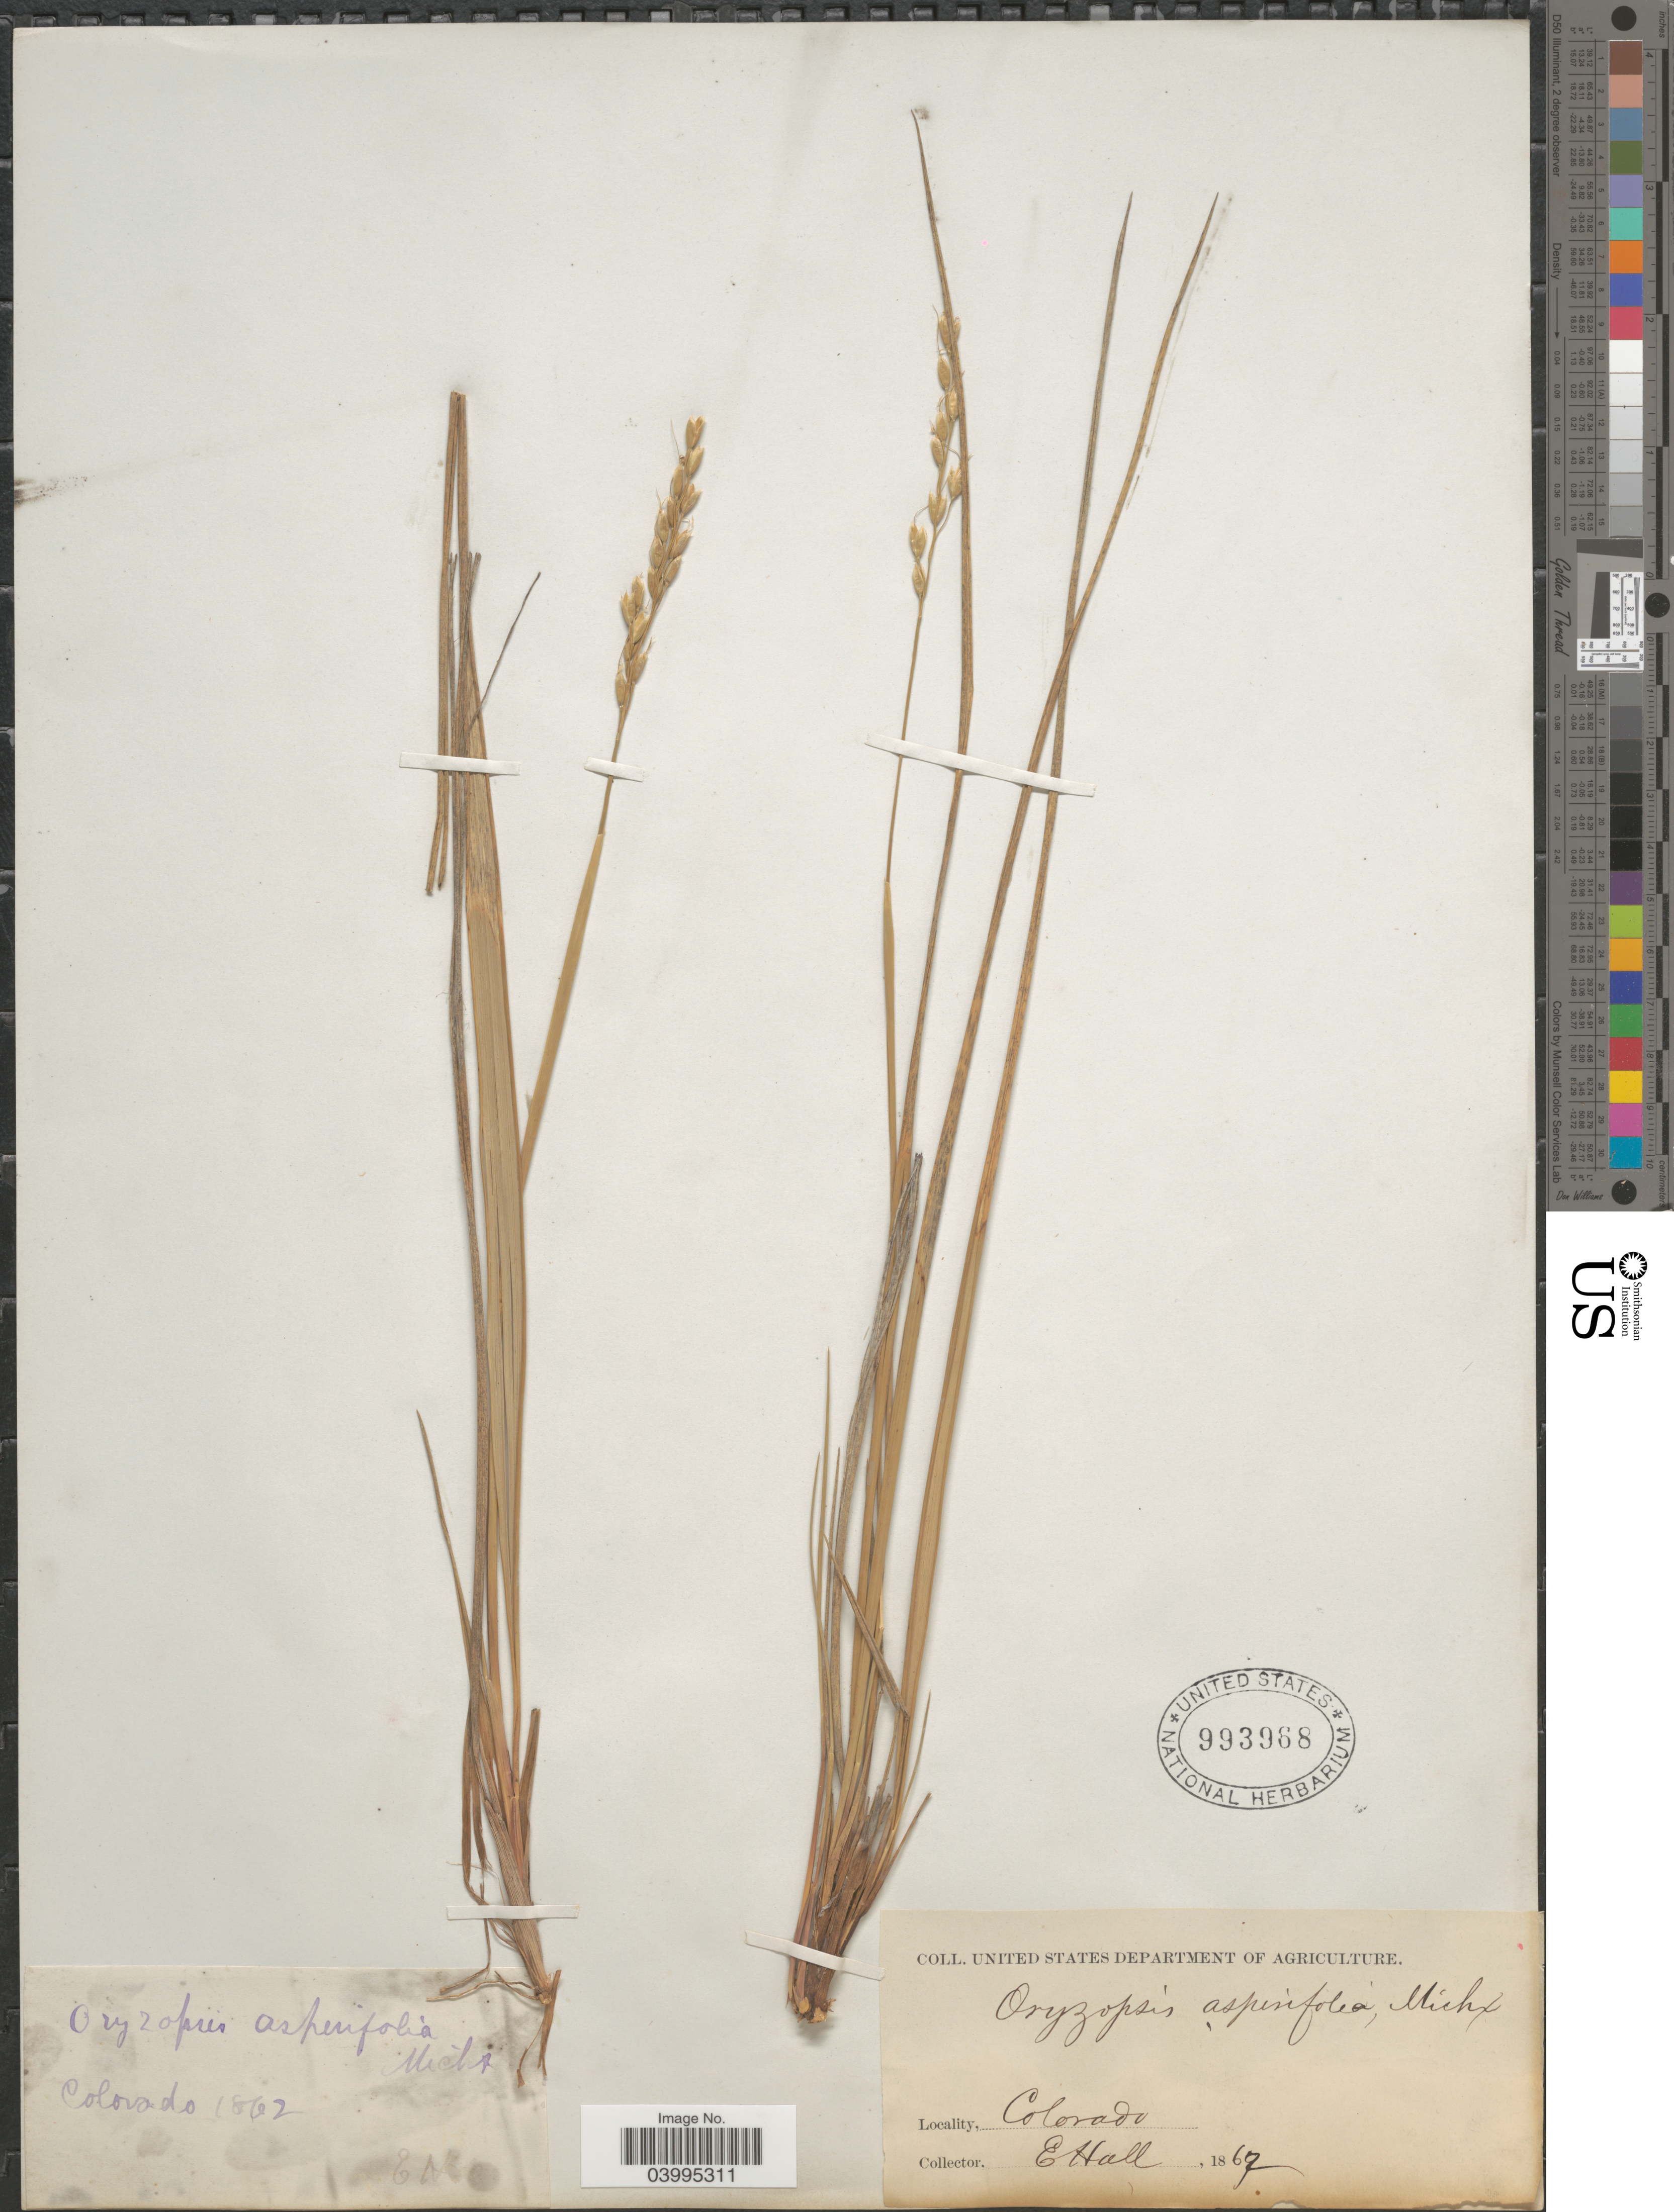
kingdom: Plantae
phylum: Tracheophyta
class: Liliopsida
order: Poales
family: Poaceae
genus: Oryzopsis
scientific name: Oryzopsis asperifolia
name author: Michx.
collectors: E. Hall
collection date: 1862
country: United States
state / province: Colorado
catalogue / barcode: US 993968